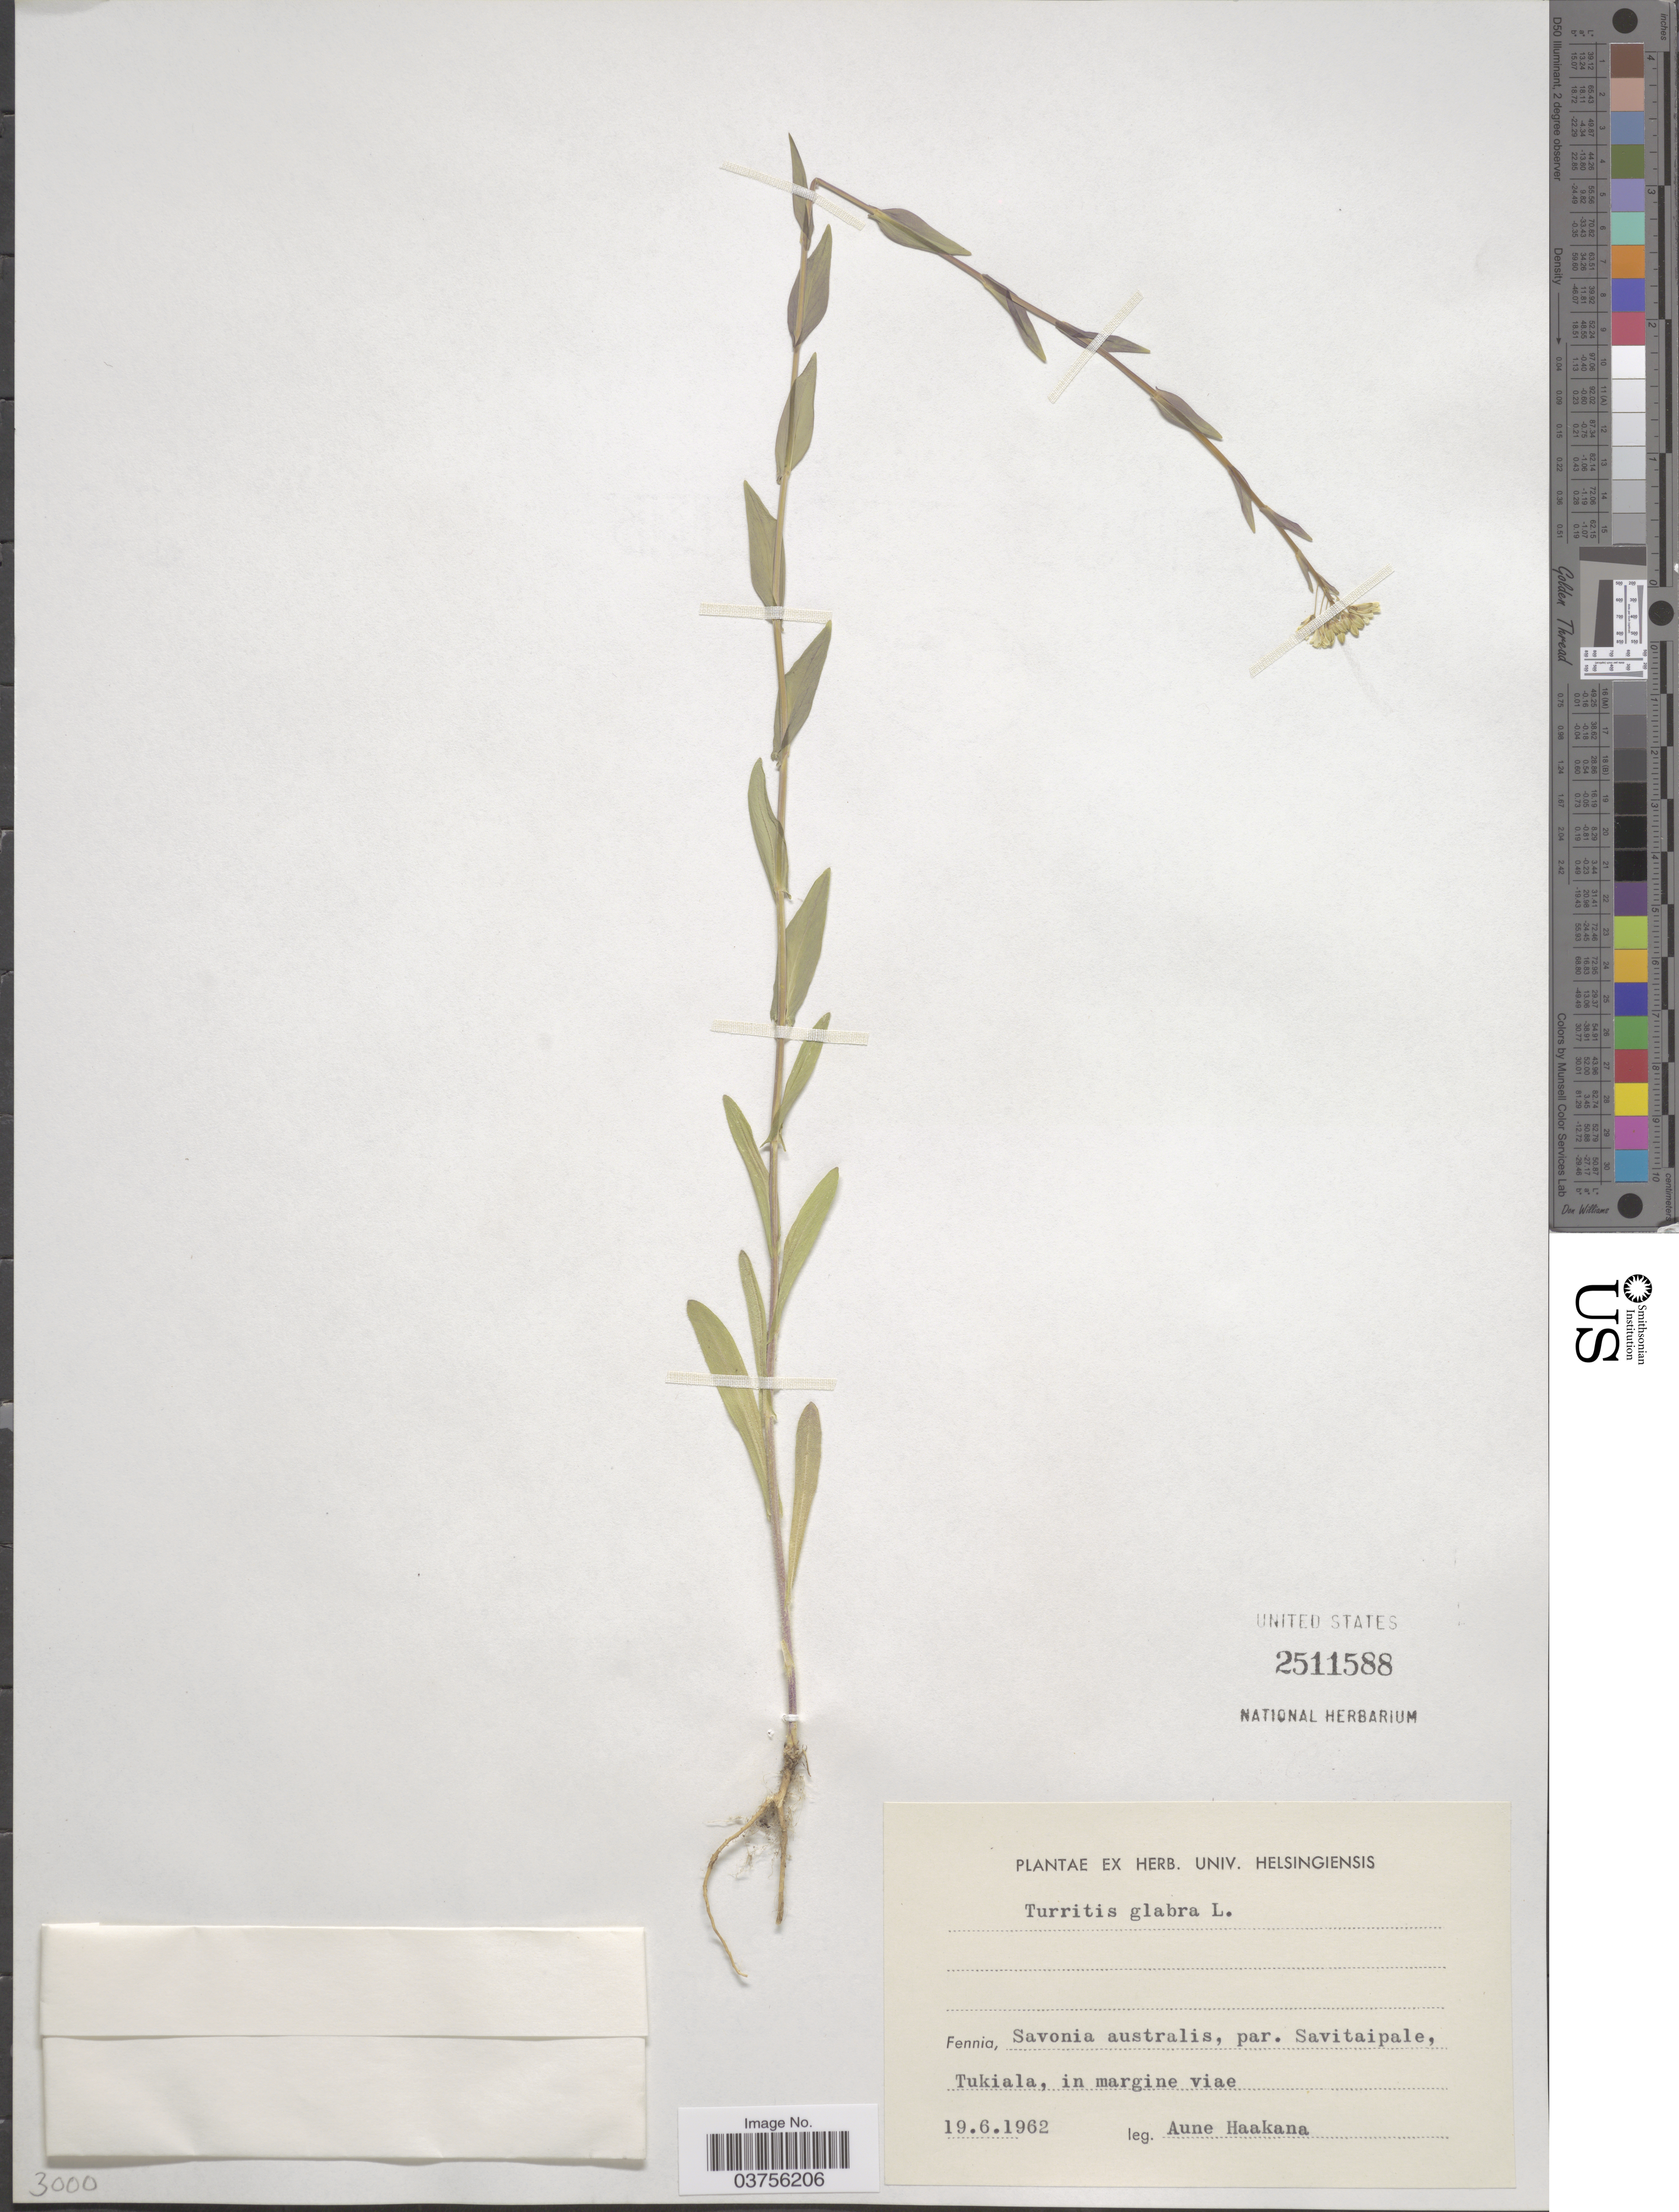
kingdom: Plantae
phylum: Tracheophyta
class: Magnoliopsida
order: Brassicales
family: Brassicaceae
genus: Turritis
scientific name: Turritis glabra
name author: L.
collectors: A. Haakana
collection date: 1962-06-19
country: Finland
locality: Fennia, Savonia australis, par. Savitaipale, Tukiala, in margine viae.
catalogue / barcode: US 2511588